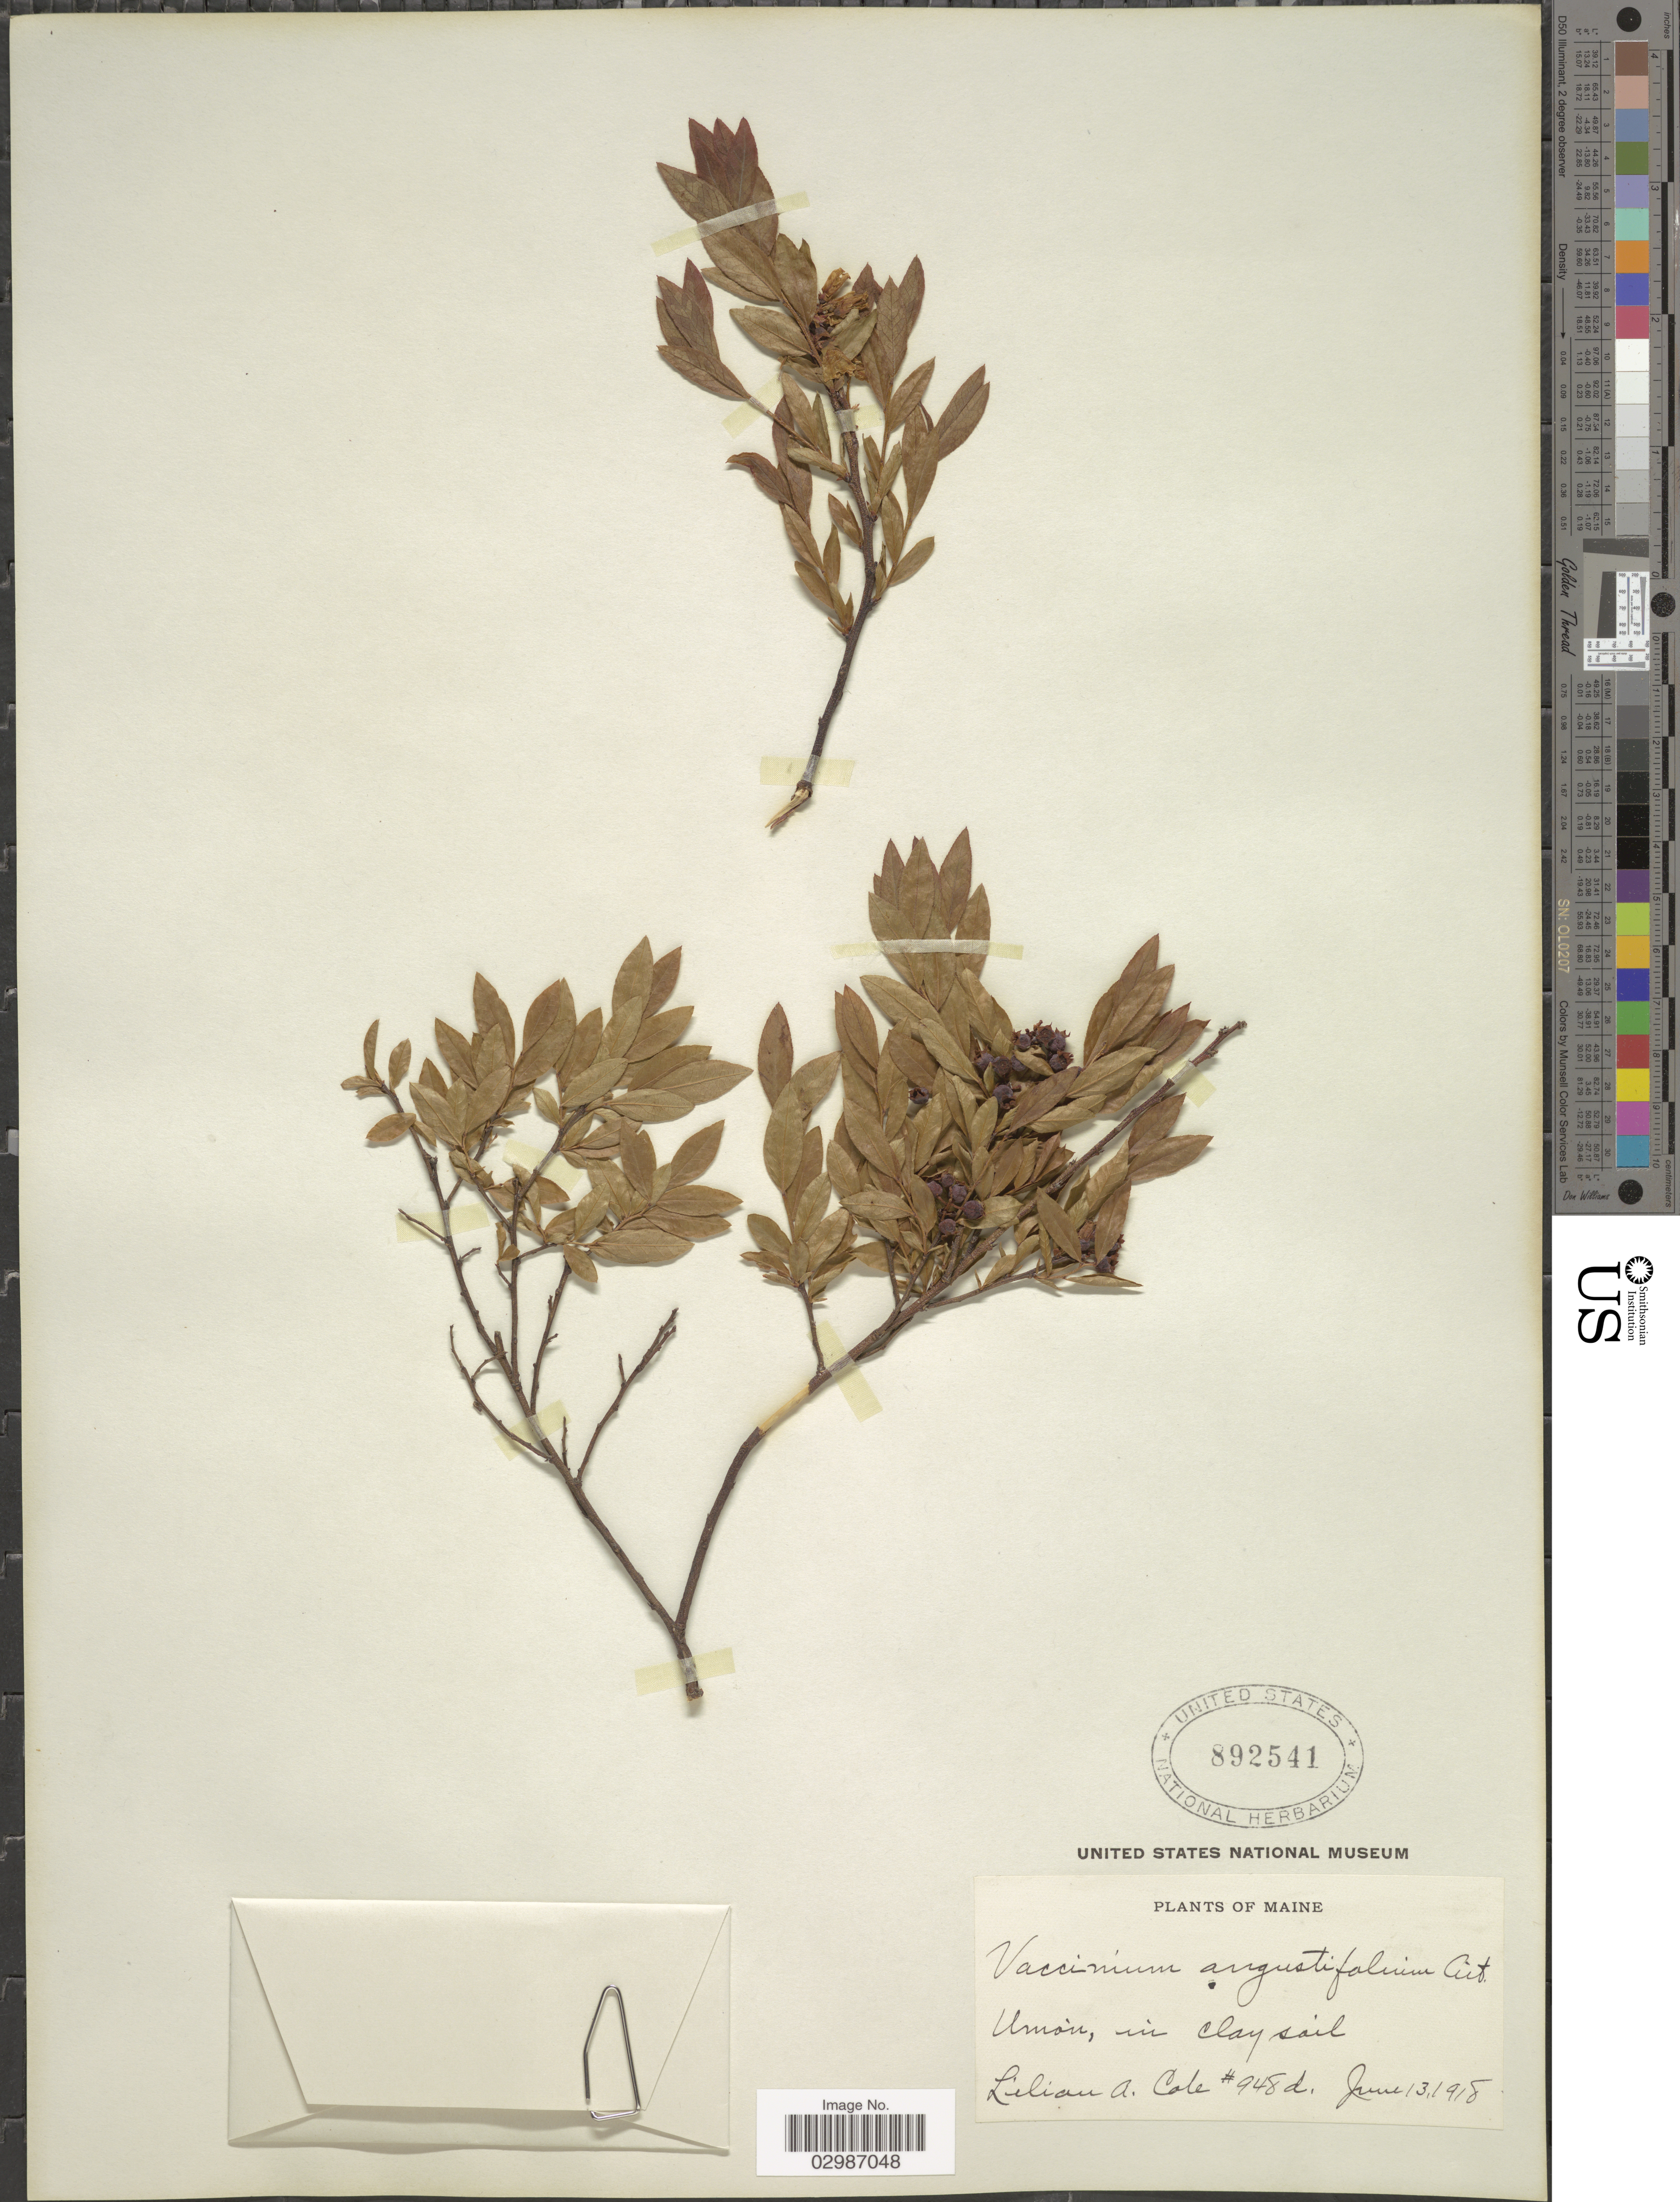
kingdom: Plantae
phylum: Tracheophyta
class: Magnoliopsida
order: Ericales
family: Ericaceae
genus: Vaccinium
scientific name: Vaccinium angustifolium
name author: Aiton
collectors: L. A. Cole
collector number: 948d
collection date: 1918-06-13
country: United States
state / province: Maine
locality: Union, in clay soil.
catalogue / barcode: US 892541